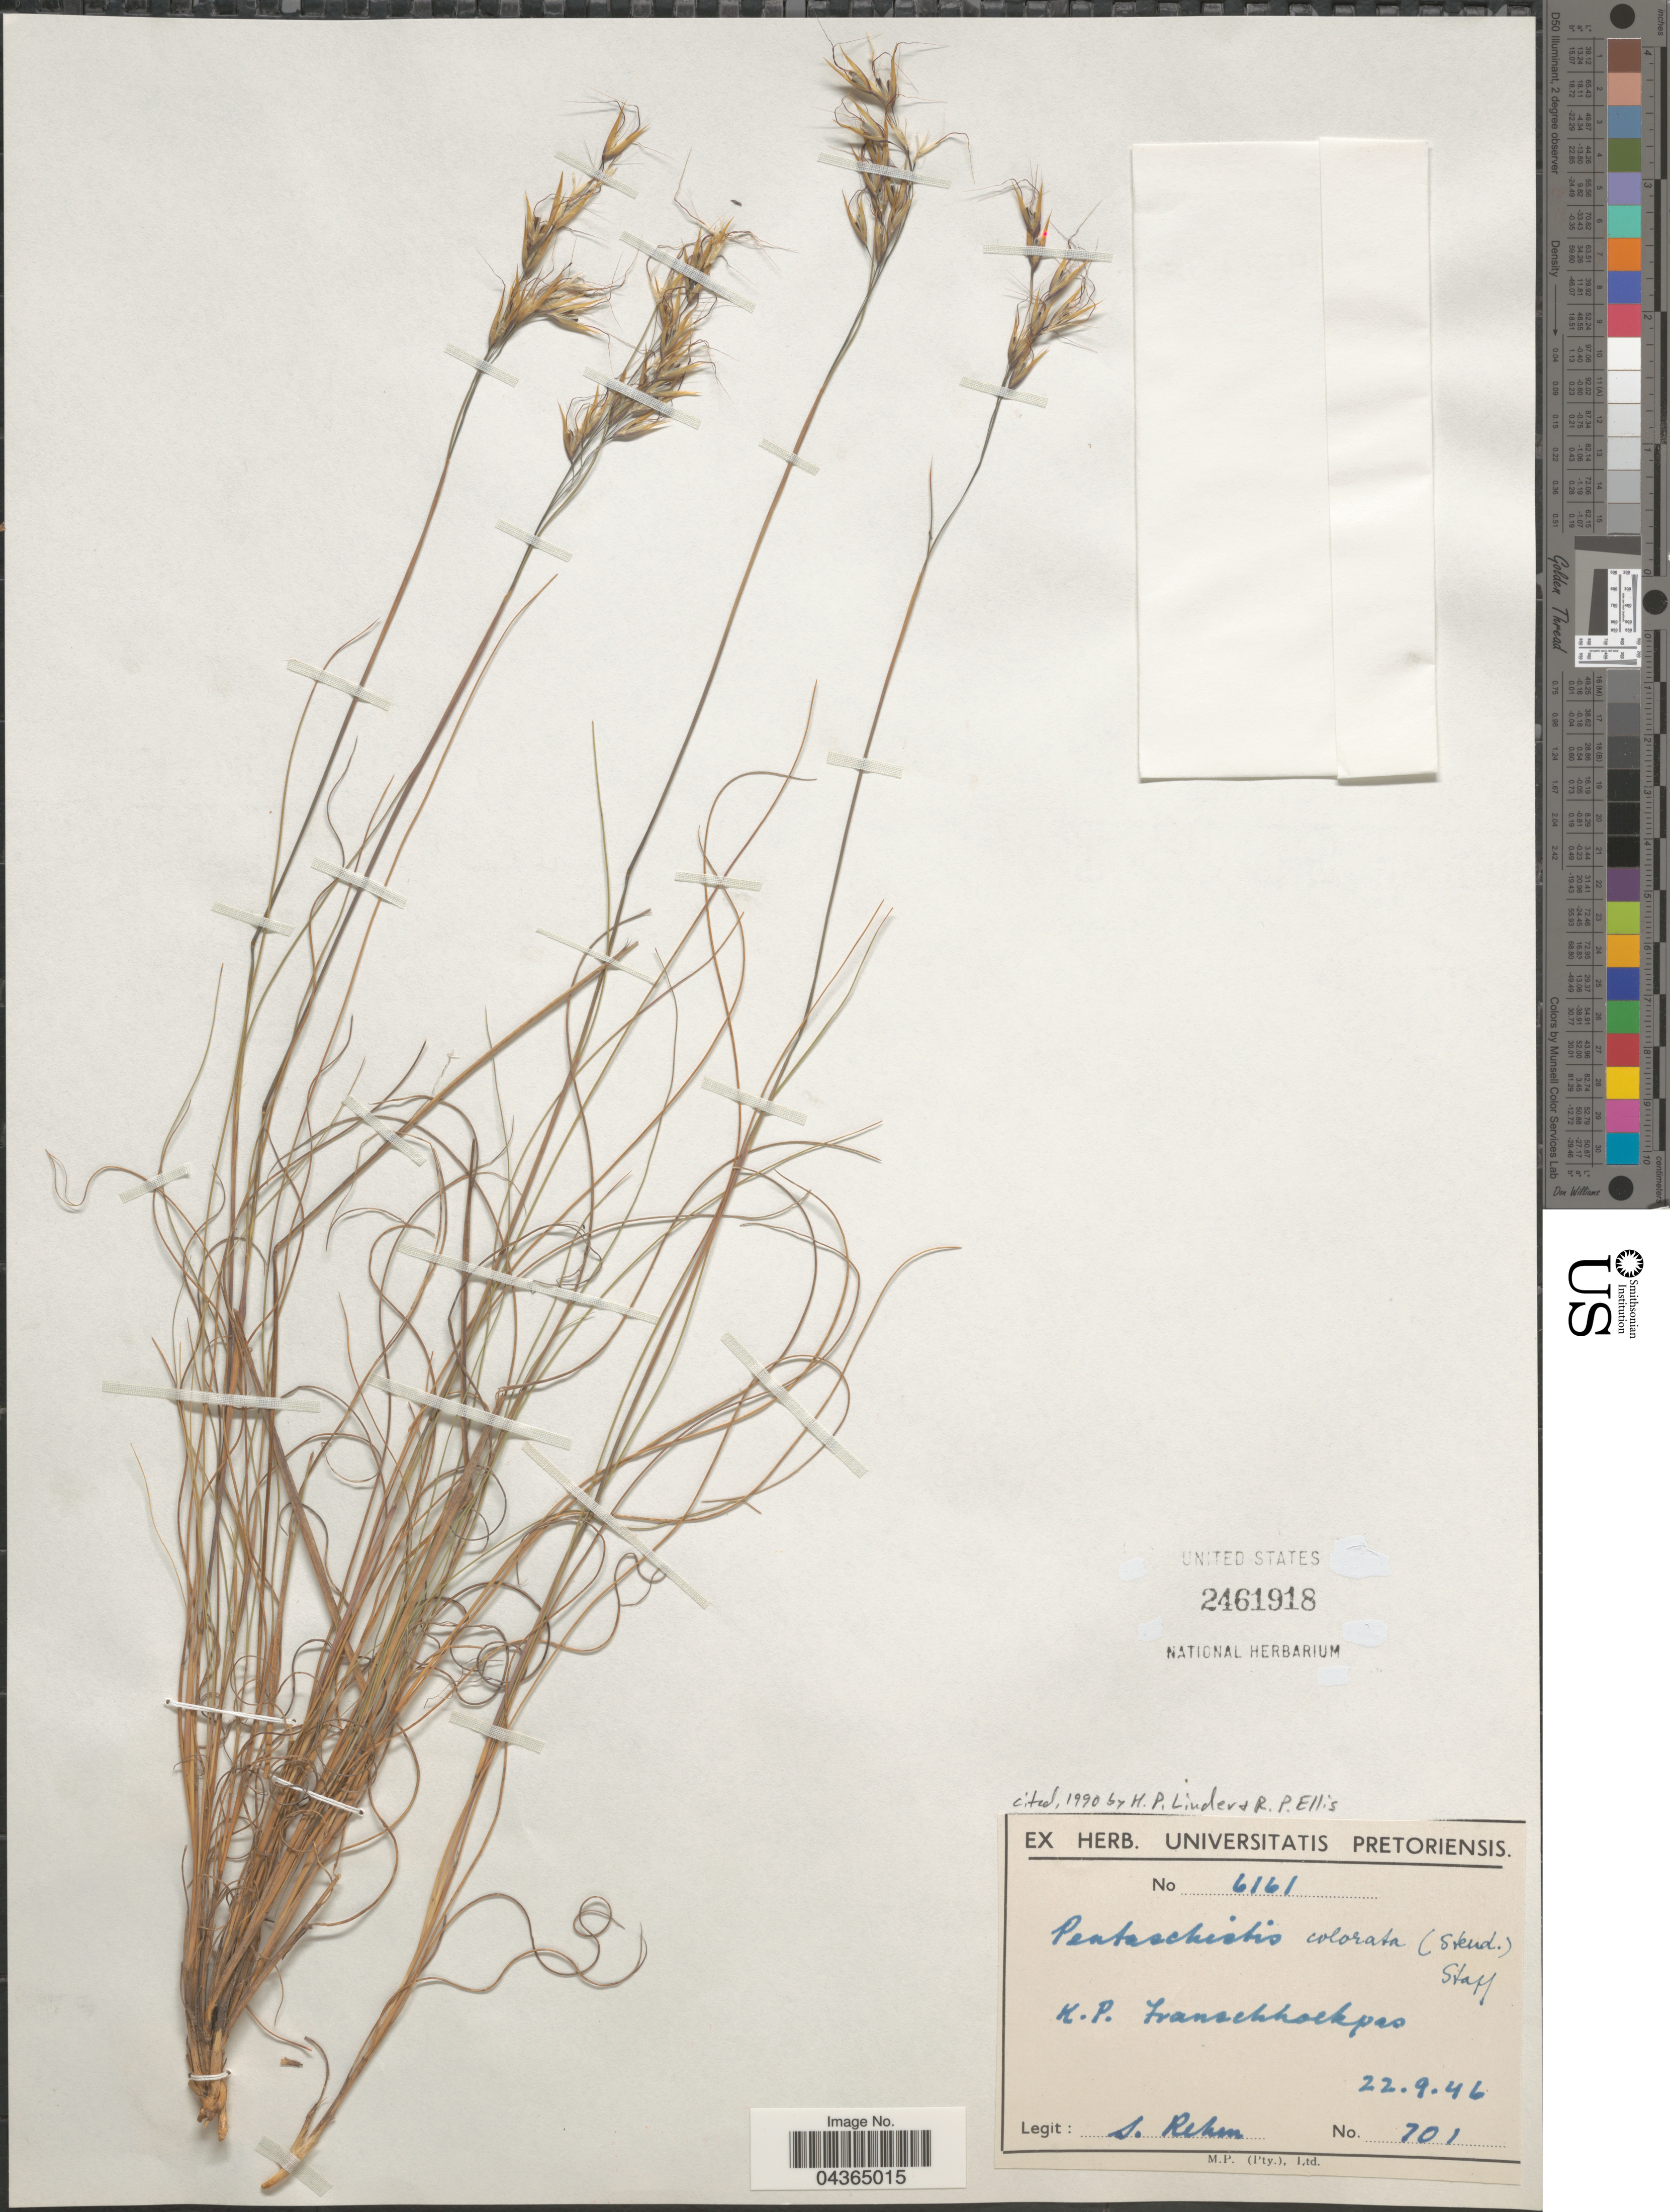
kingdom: Plantae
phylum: Tracheophyta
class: Liliopsida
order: Poales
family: Poaceae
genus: Pentameris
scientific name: Pentameris colorata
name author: (Steud.) Galley & H.P. Linder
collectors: S. Rehm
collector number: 701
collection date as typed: Transcribed d/m/y: 22/9/46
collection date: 1946-09-22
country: South Africa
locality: K.P. Franschhoekpas.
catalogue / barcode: US 2461918